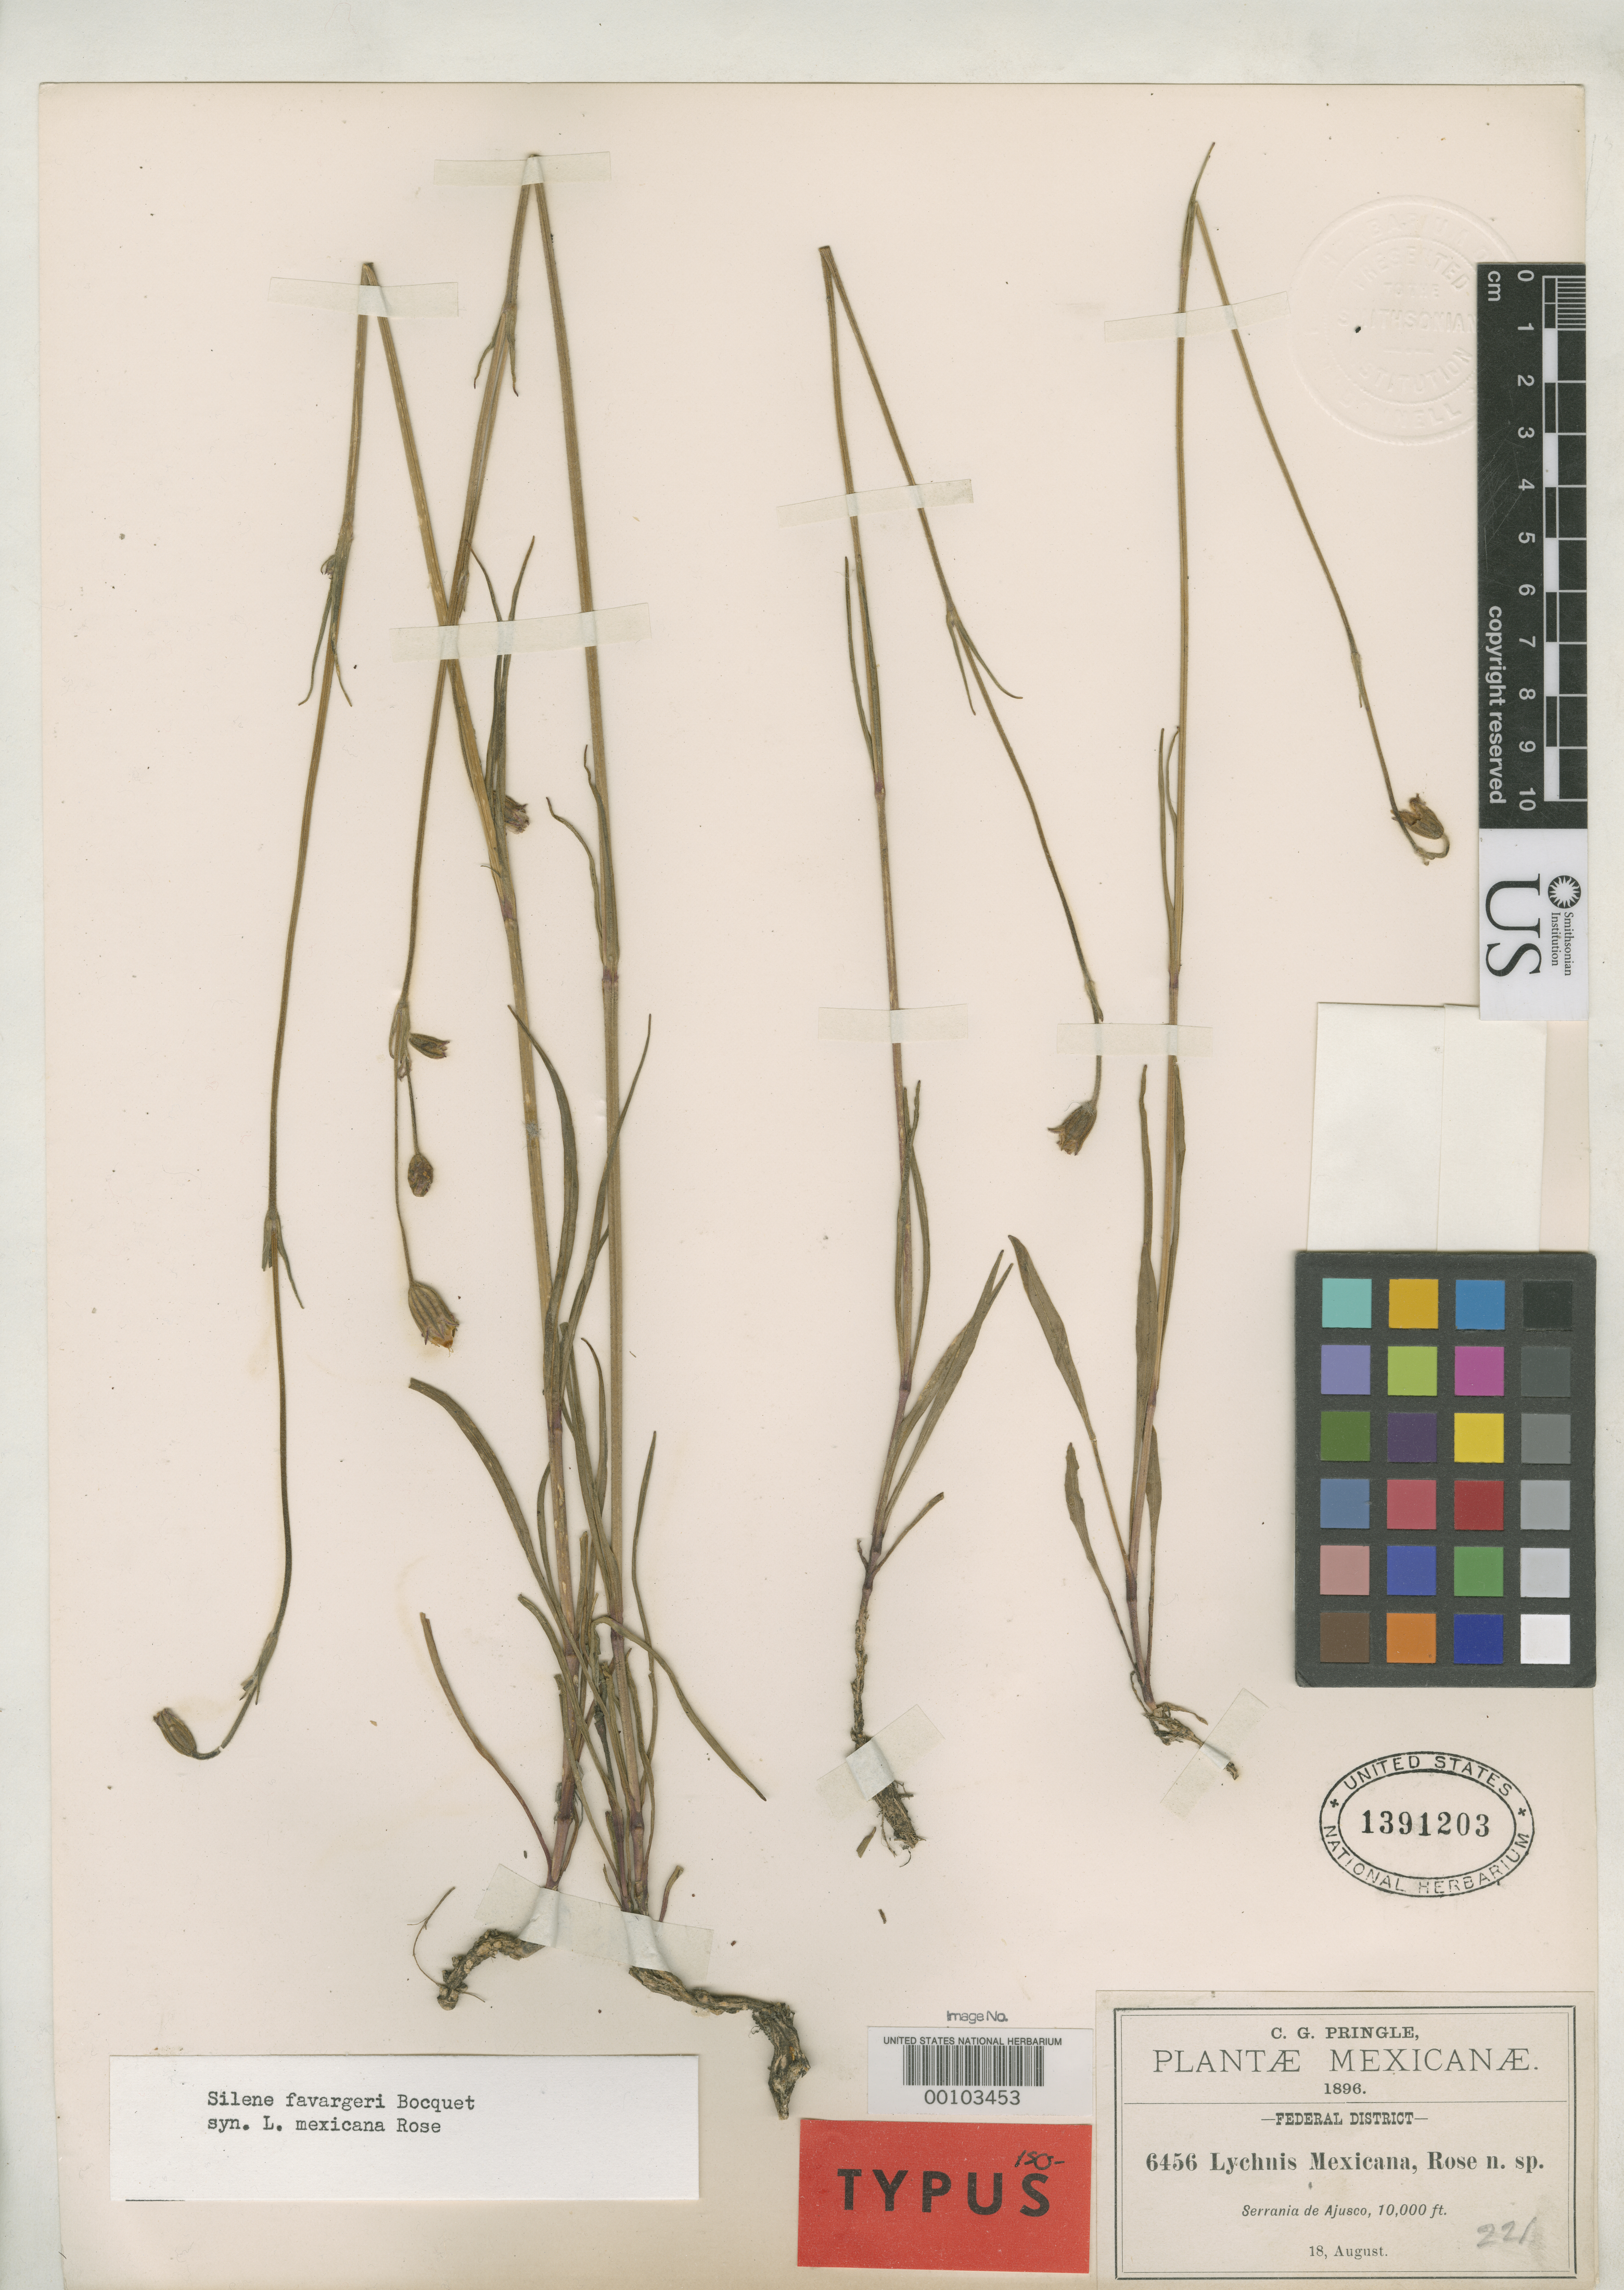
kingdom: Plantae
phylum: Tracheophyta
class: Magnoliopsida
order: Caryophyllales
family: Caryophyllaceae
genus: Lychnis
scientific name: Lychnis mexicana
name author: Rose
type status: Isotype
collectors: C. G. Pringle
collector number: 6456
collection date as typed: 18 Aug 1896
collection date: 1896-08-18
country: Mexico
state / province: Distrito Federal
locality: Serrania de Ajusco.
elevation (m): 3048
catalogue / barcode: US 1391203